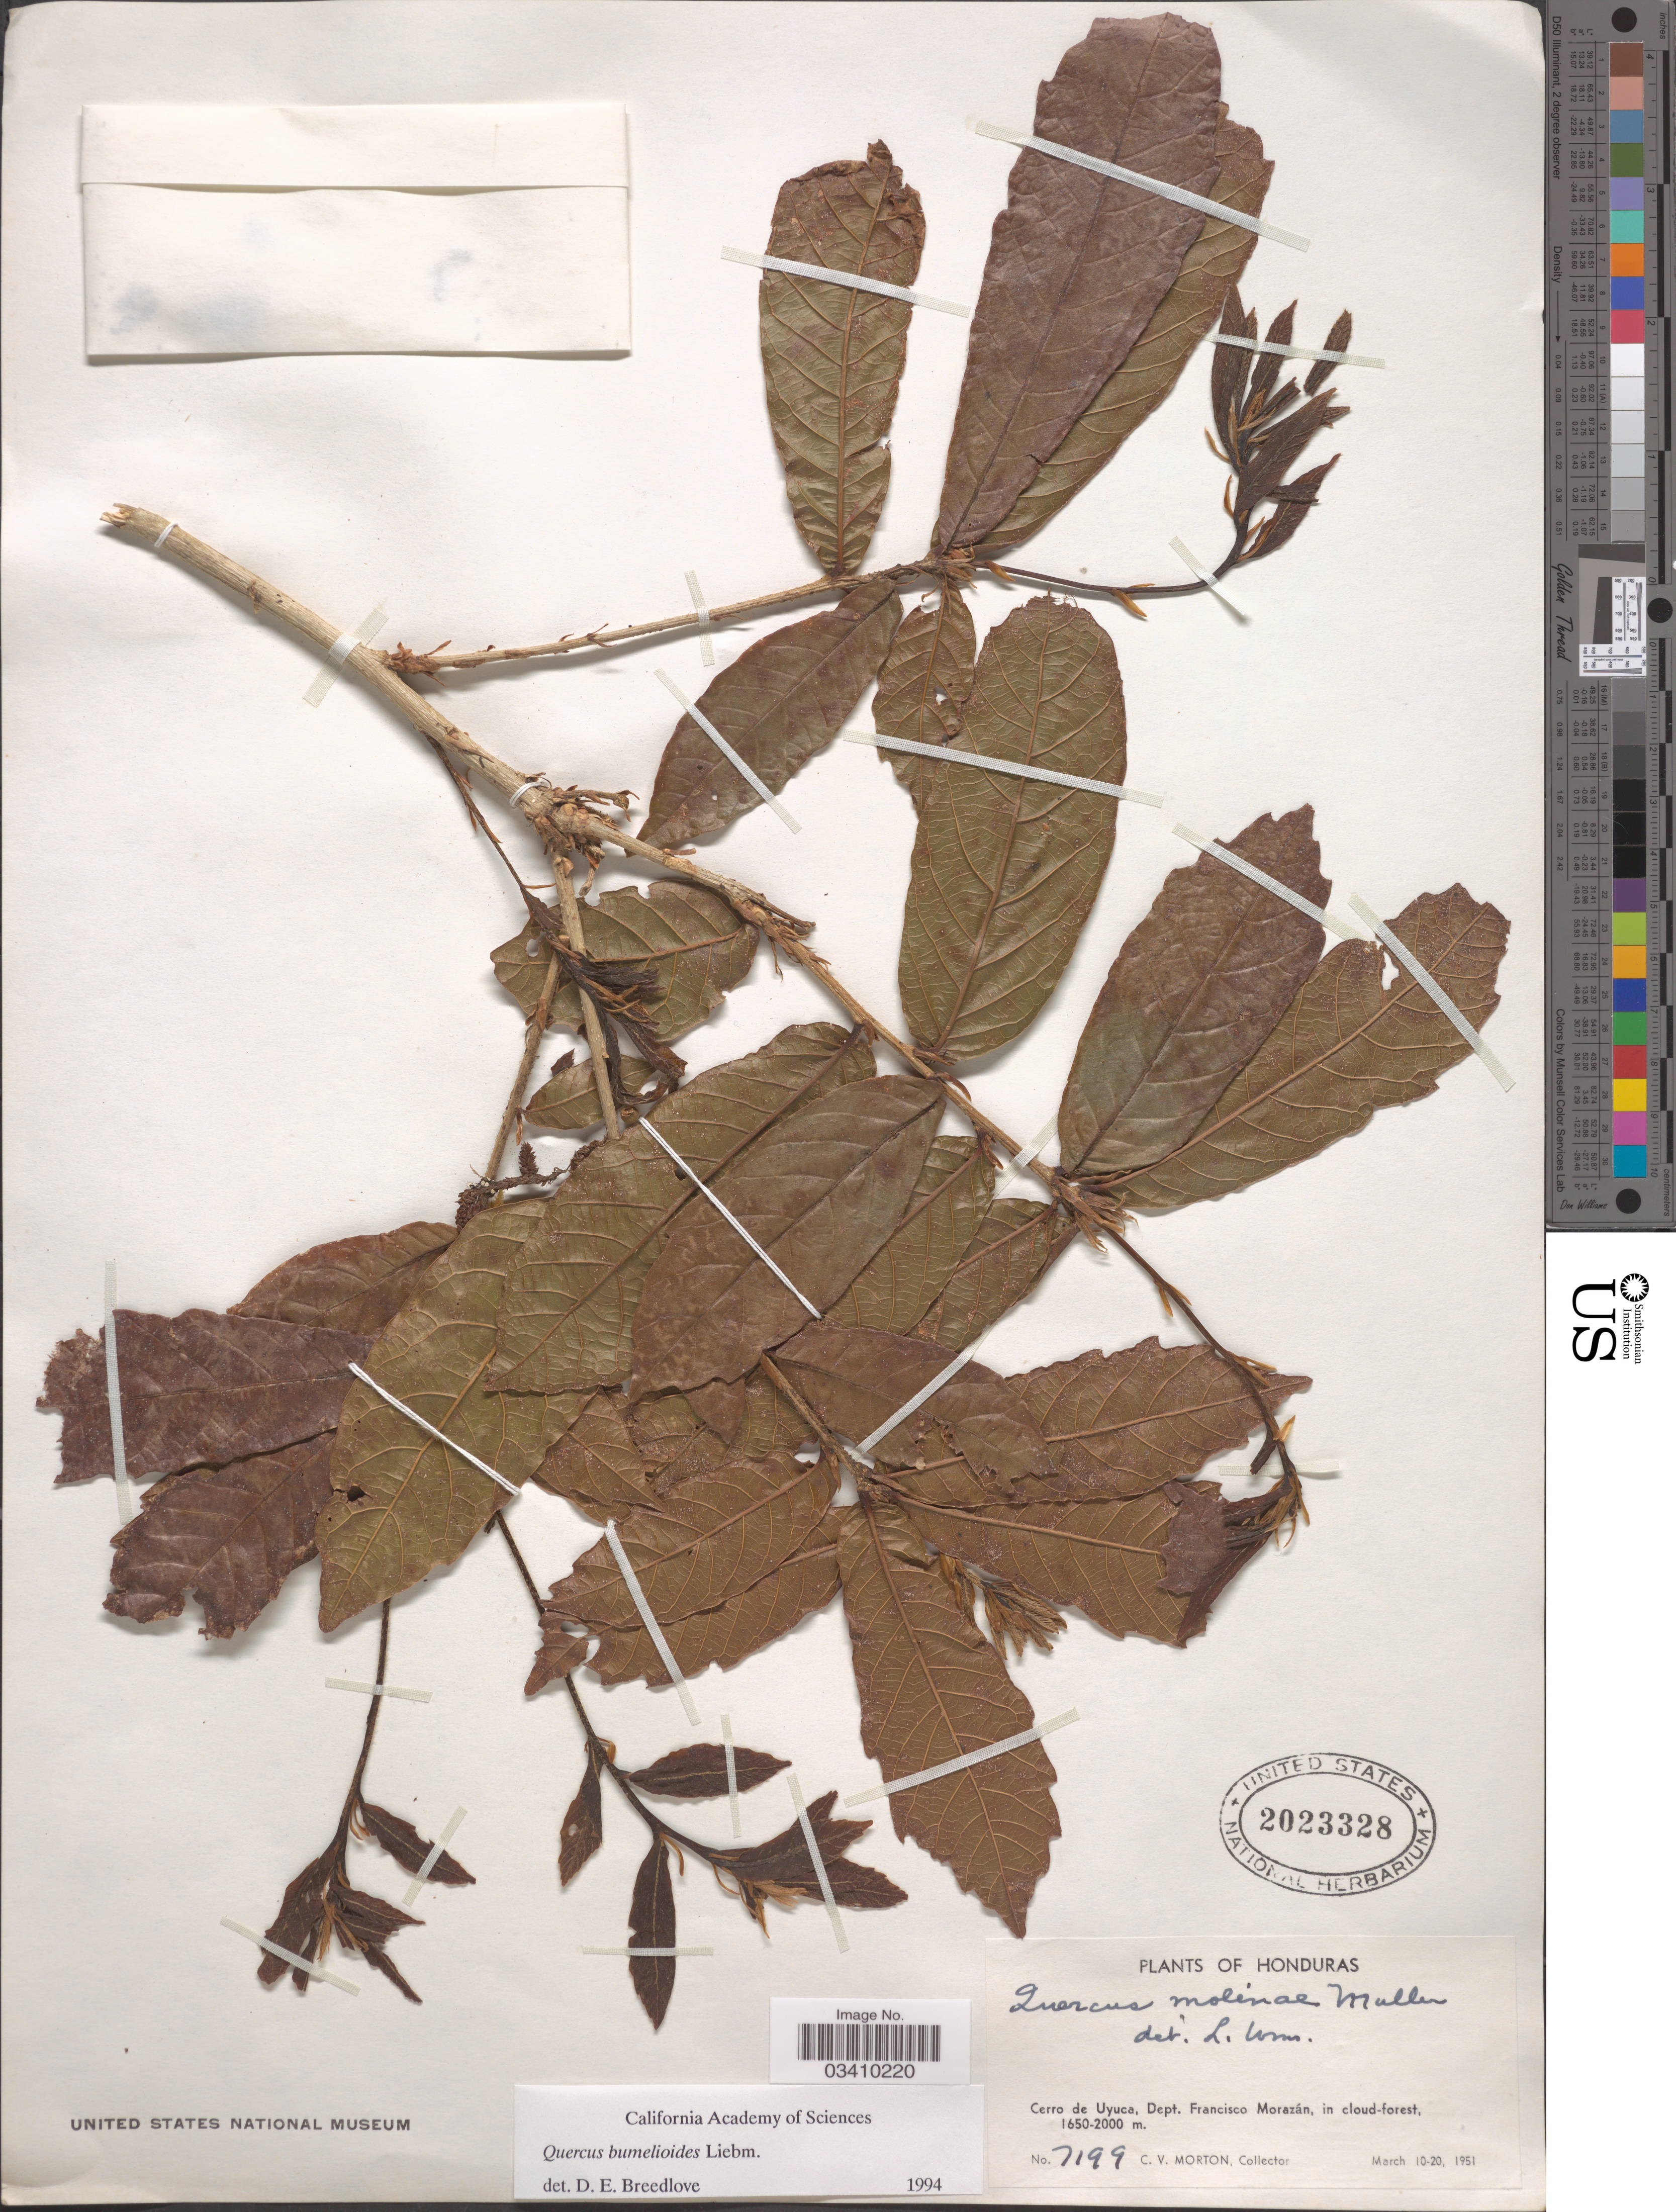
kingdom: Plantae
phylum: Tracheophyta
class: Magnoliopsida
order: Fagales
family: Fagaceae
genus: Quercus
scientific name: Quercus bumelioides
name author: Liebm.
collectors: C. V. Morton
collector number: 7199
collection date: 1951-03-10/1951-03-20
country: Honduras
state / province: Fco. Morazán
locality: Cerro de Uyuca, Dept. Francisco Morazán, in cloud forest.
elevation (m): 1650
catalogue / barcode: US 2023328